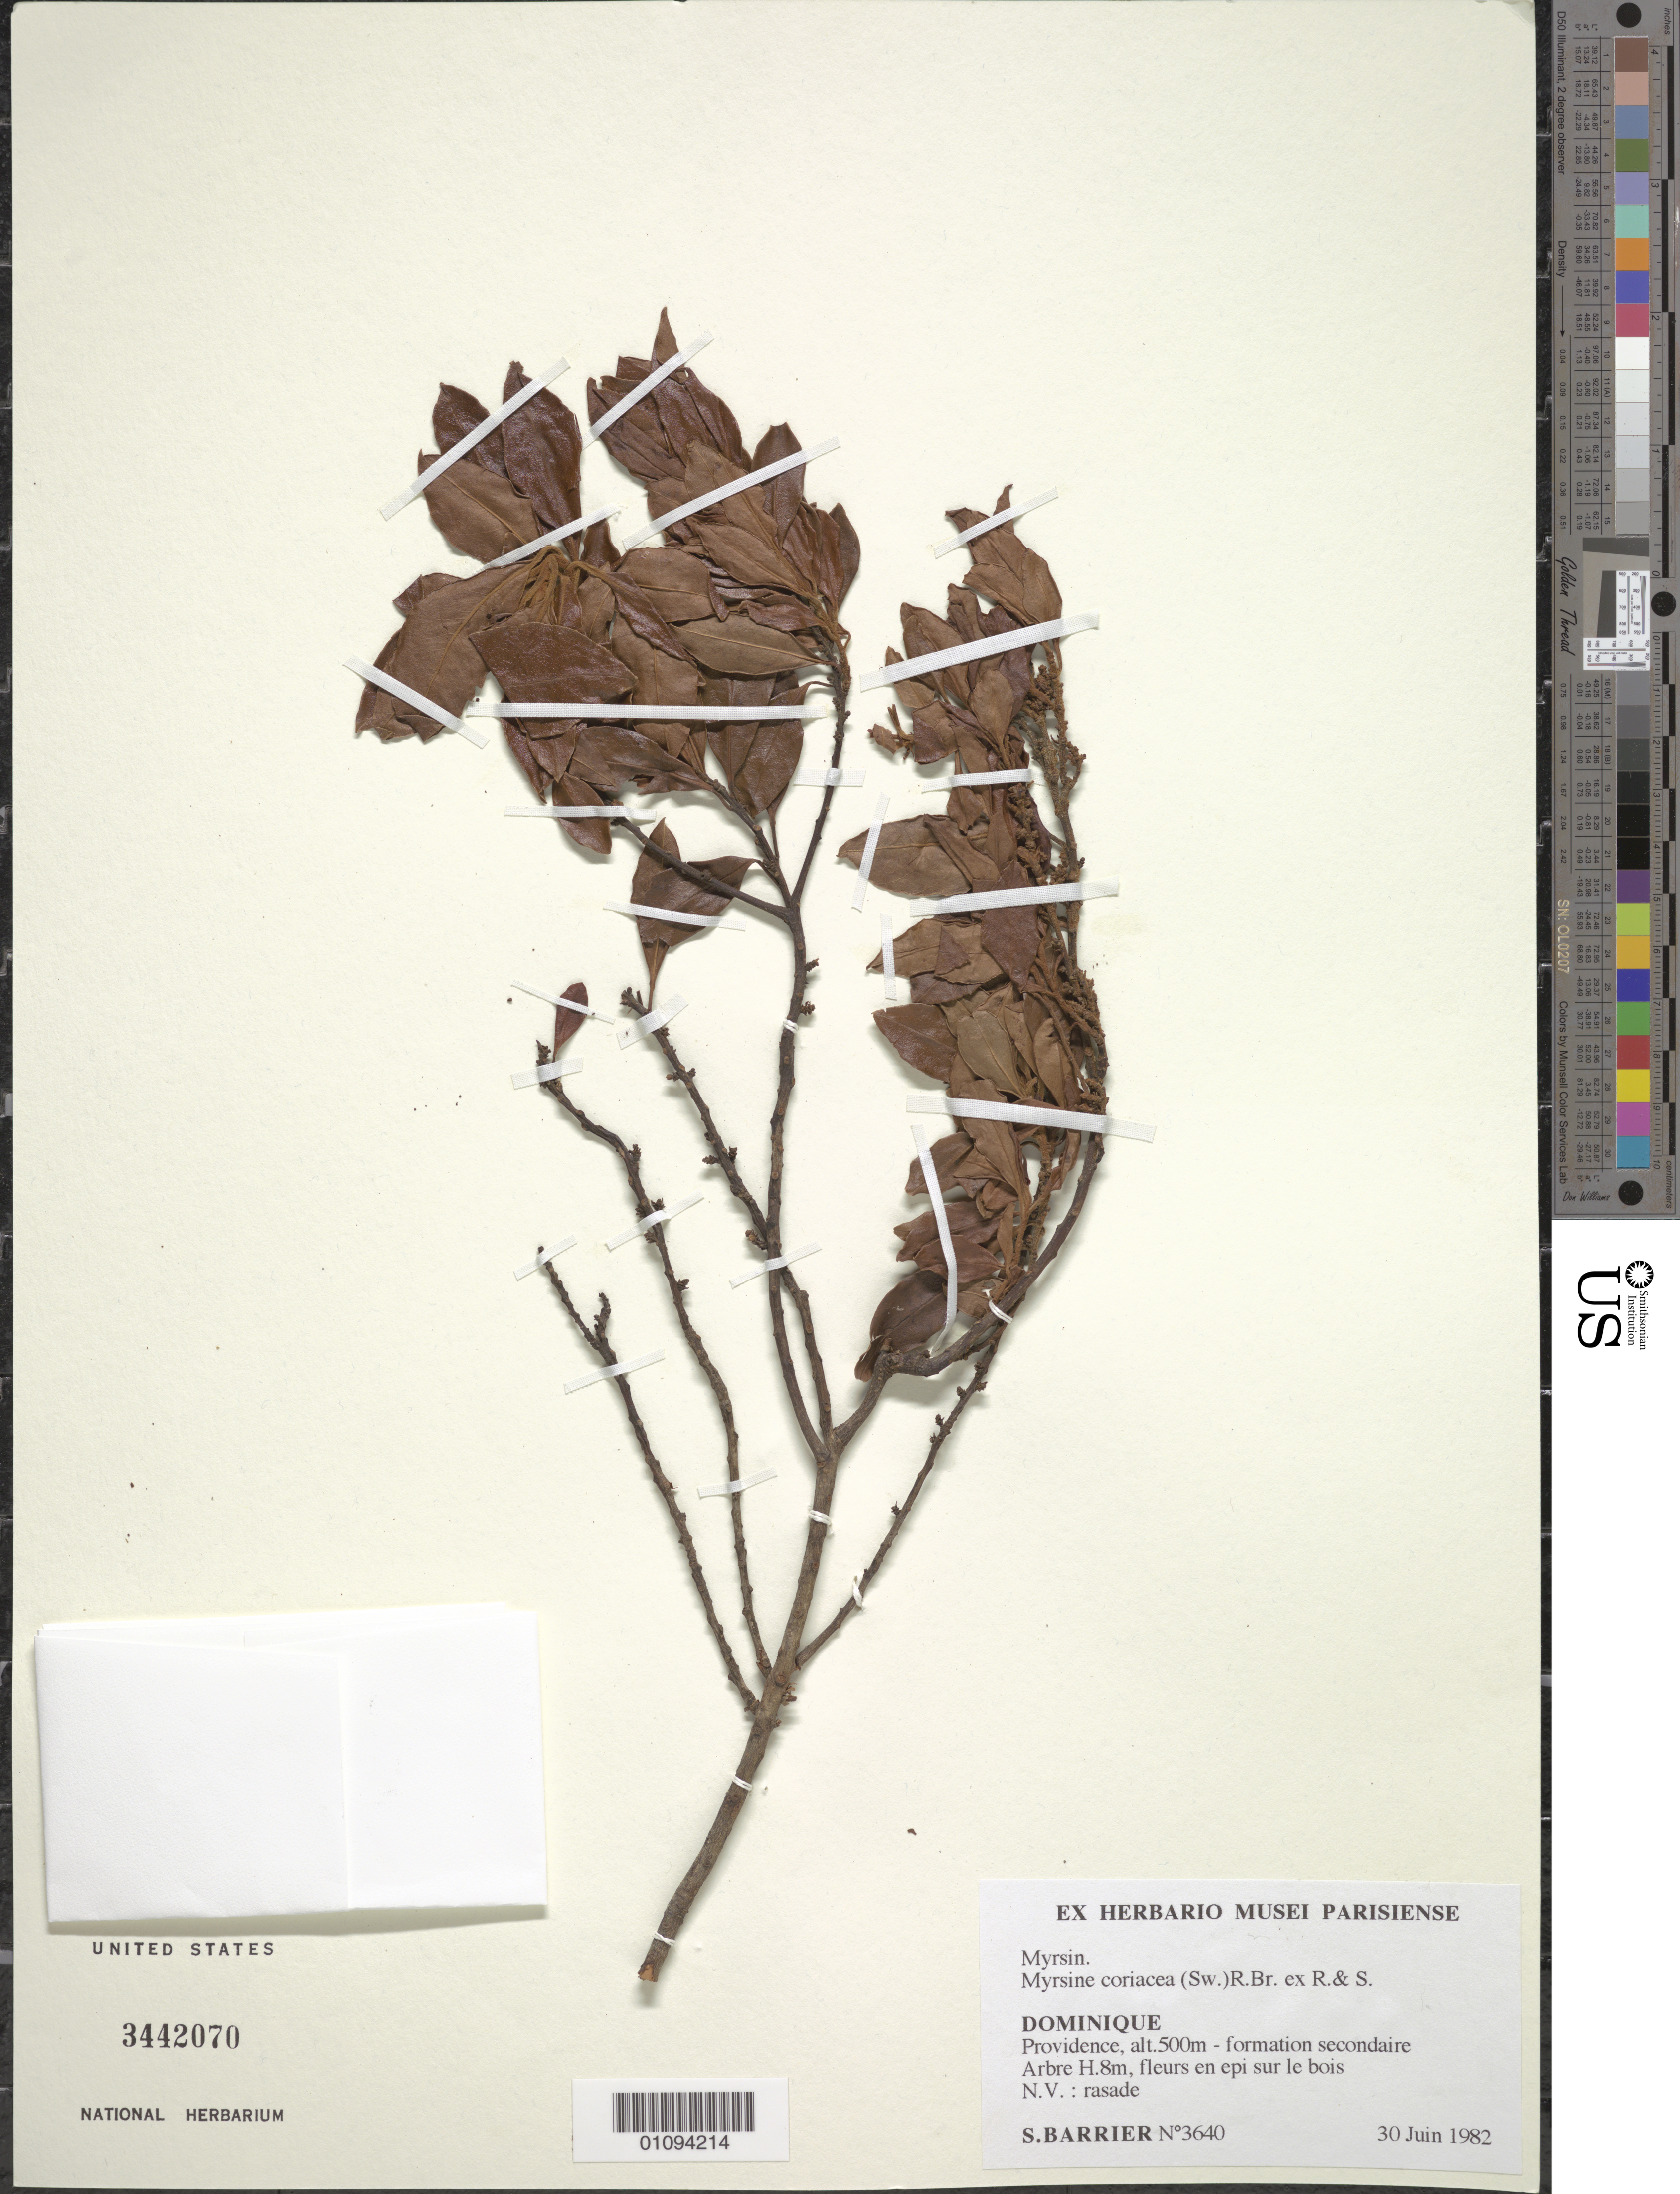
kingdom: Plantae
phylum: Tracheophyta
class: Magnoliopsida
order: Ericales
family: Primulaceae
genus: Ardisia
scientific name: Ardisia obovata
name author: Desv. ex Ham.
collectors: ex herb. Mus. Paris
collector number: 3640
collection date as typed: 30 Jun 1982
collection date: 1982-06-30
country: Martinique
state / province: Le Marin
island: Martinique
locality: Dominique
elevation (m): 500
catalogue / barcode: US 3442070